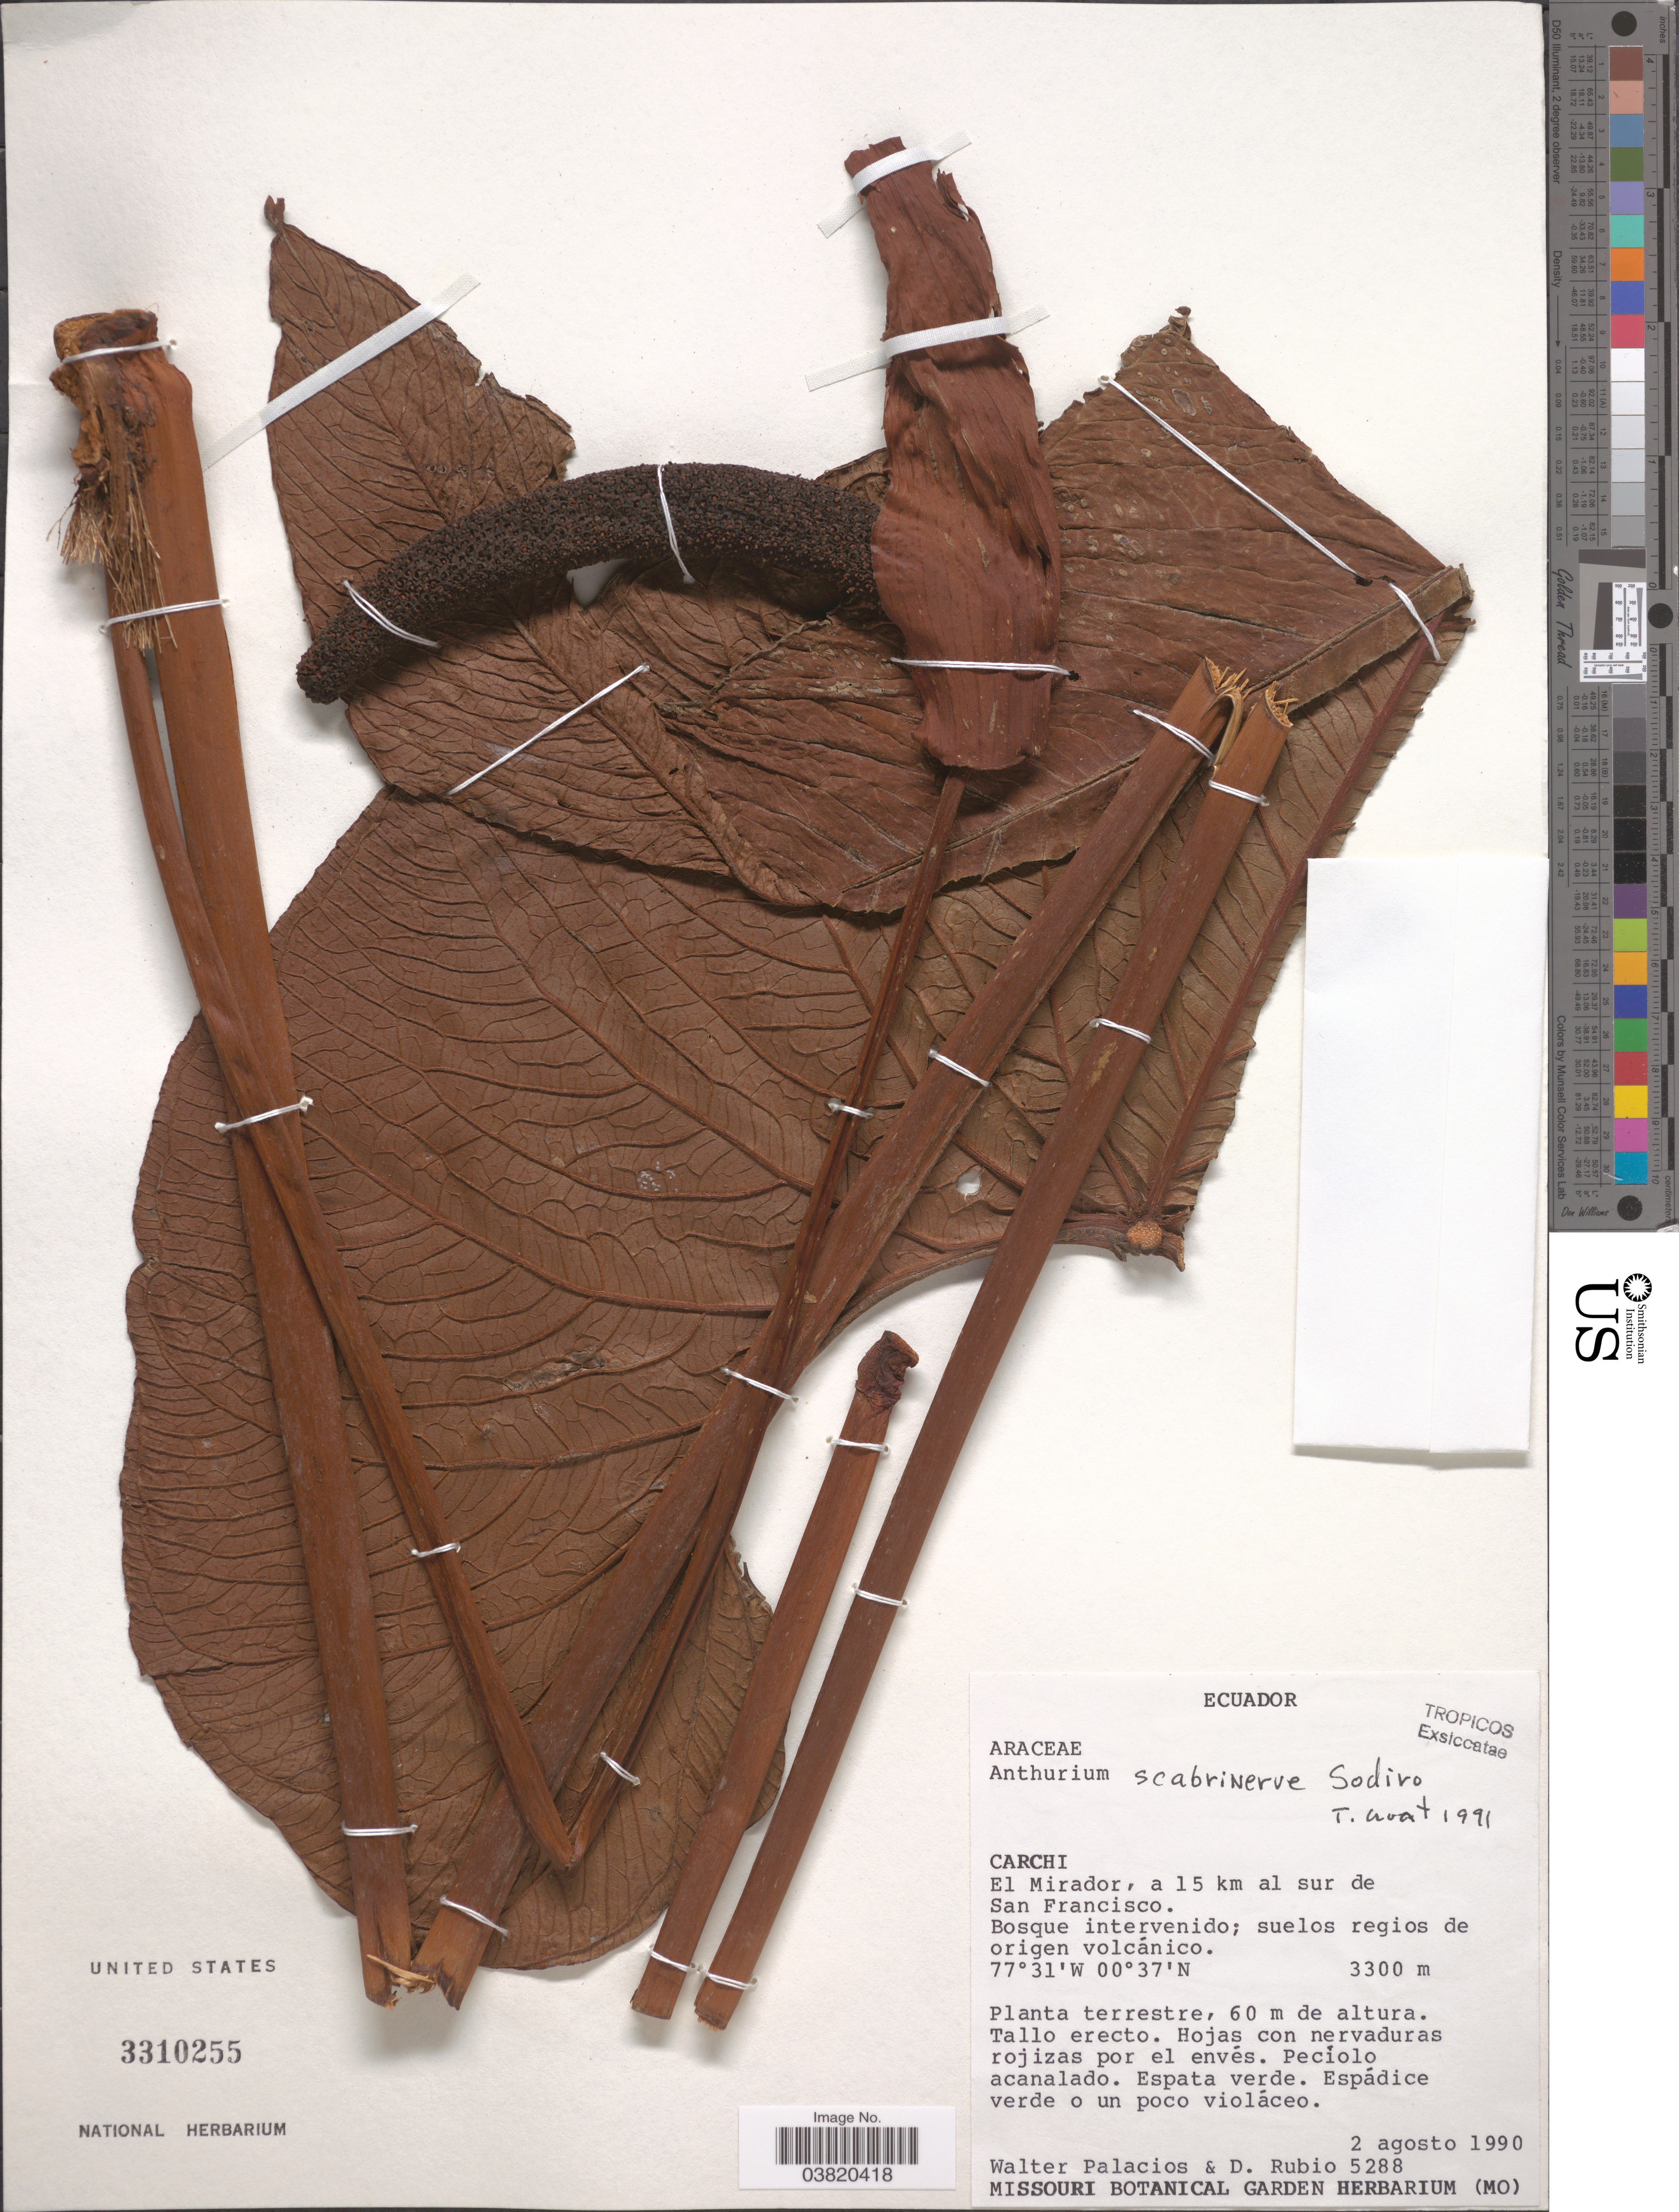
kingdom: Plantae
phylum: Tracheophyta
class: Liliopsida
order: Alismatales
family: Araceae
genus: Anthurium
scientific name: Anthurium scabrinerve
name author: Sodiro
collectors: W. Palacios & D. Rubio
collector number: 5288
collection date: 1990-08-02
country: Ecuador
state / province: Carchi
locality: El Mirador, a 15 km al sur de San Francisco.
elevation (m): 3300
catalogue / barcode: US 3310255